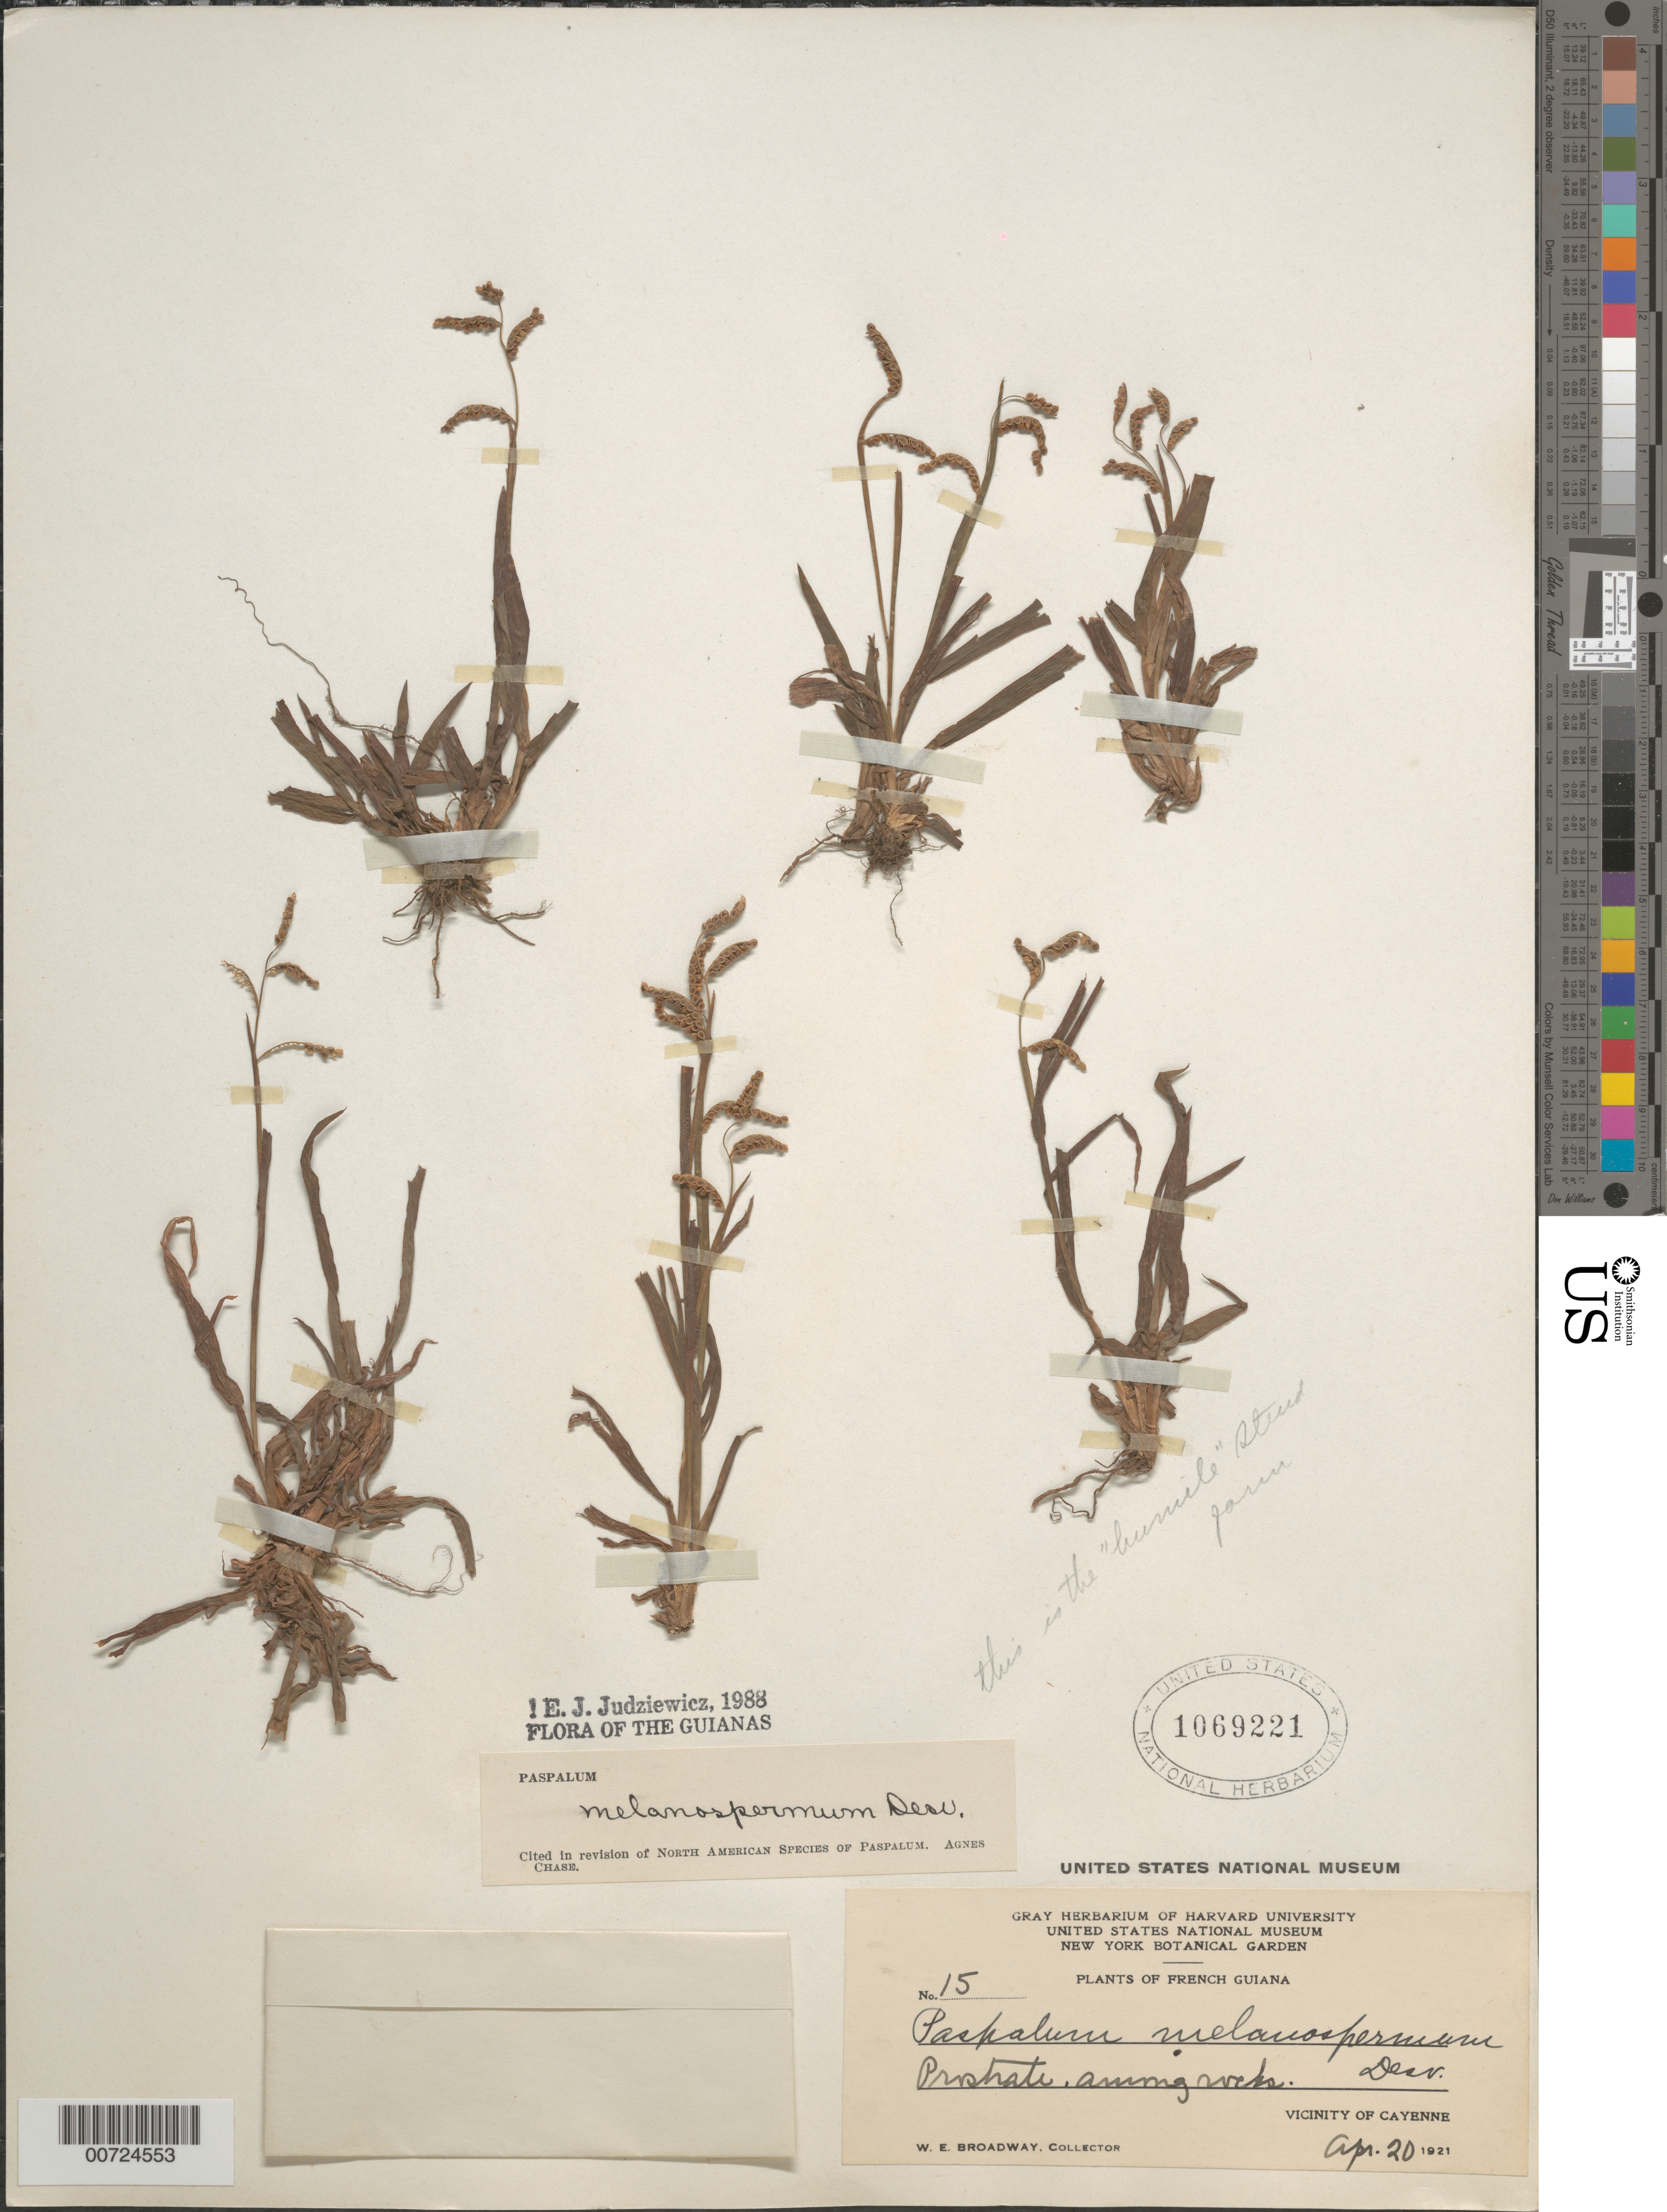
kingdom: Plantae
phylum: Tracheophyta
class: Liliopsida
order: Poales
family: Poaceae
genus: Paspalum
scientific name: Paspalum melanospermum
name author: Desv. ex Poir.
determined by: Judziewicz, E. J.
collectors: W. E. Broadway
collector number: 15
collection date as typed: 20-Apr-21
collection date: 1921-04-20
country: French Guiana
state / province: Cayenne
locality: Cayenne, vic.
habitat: Among rocks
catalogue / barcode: US 1069221